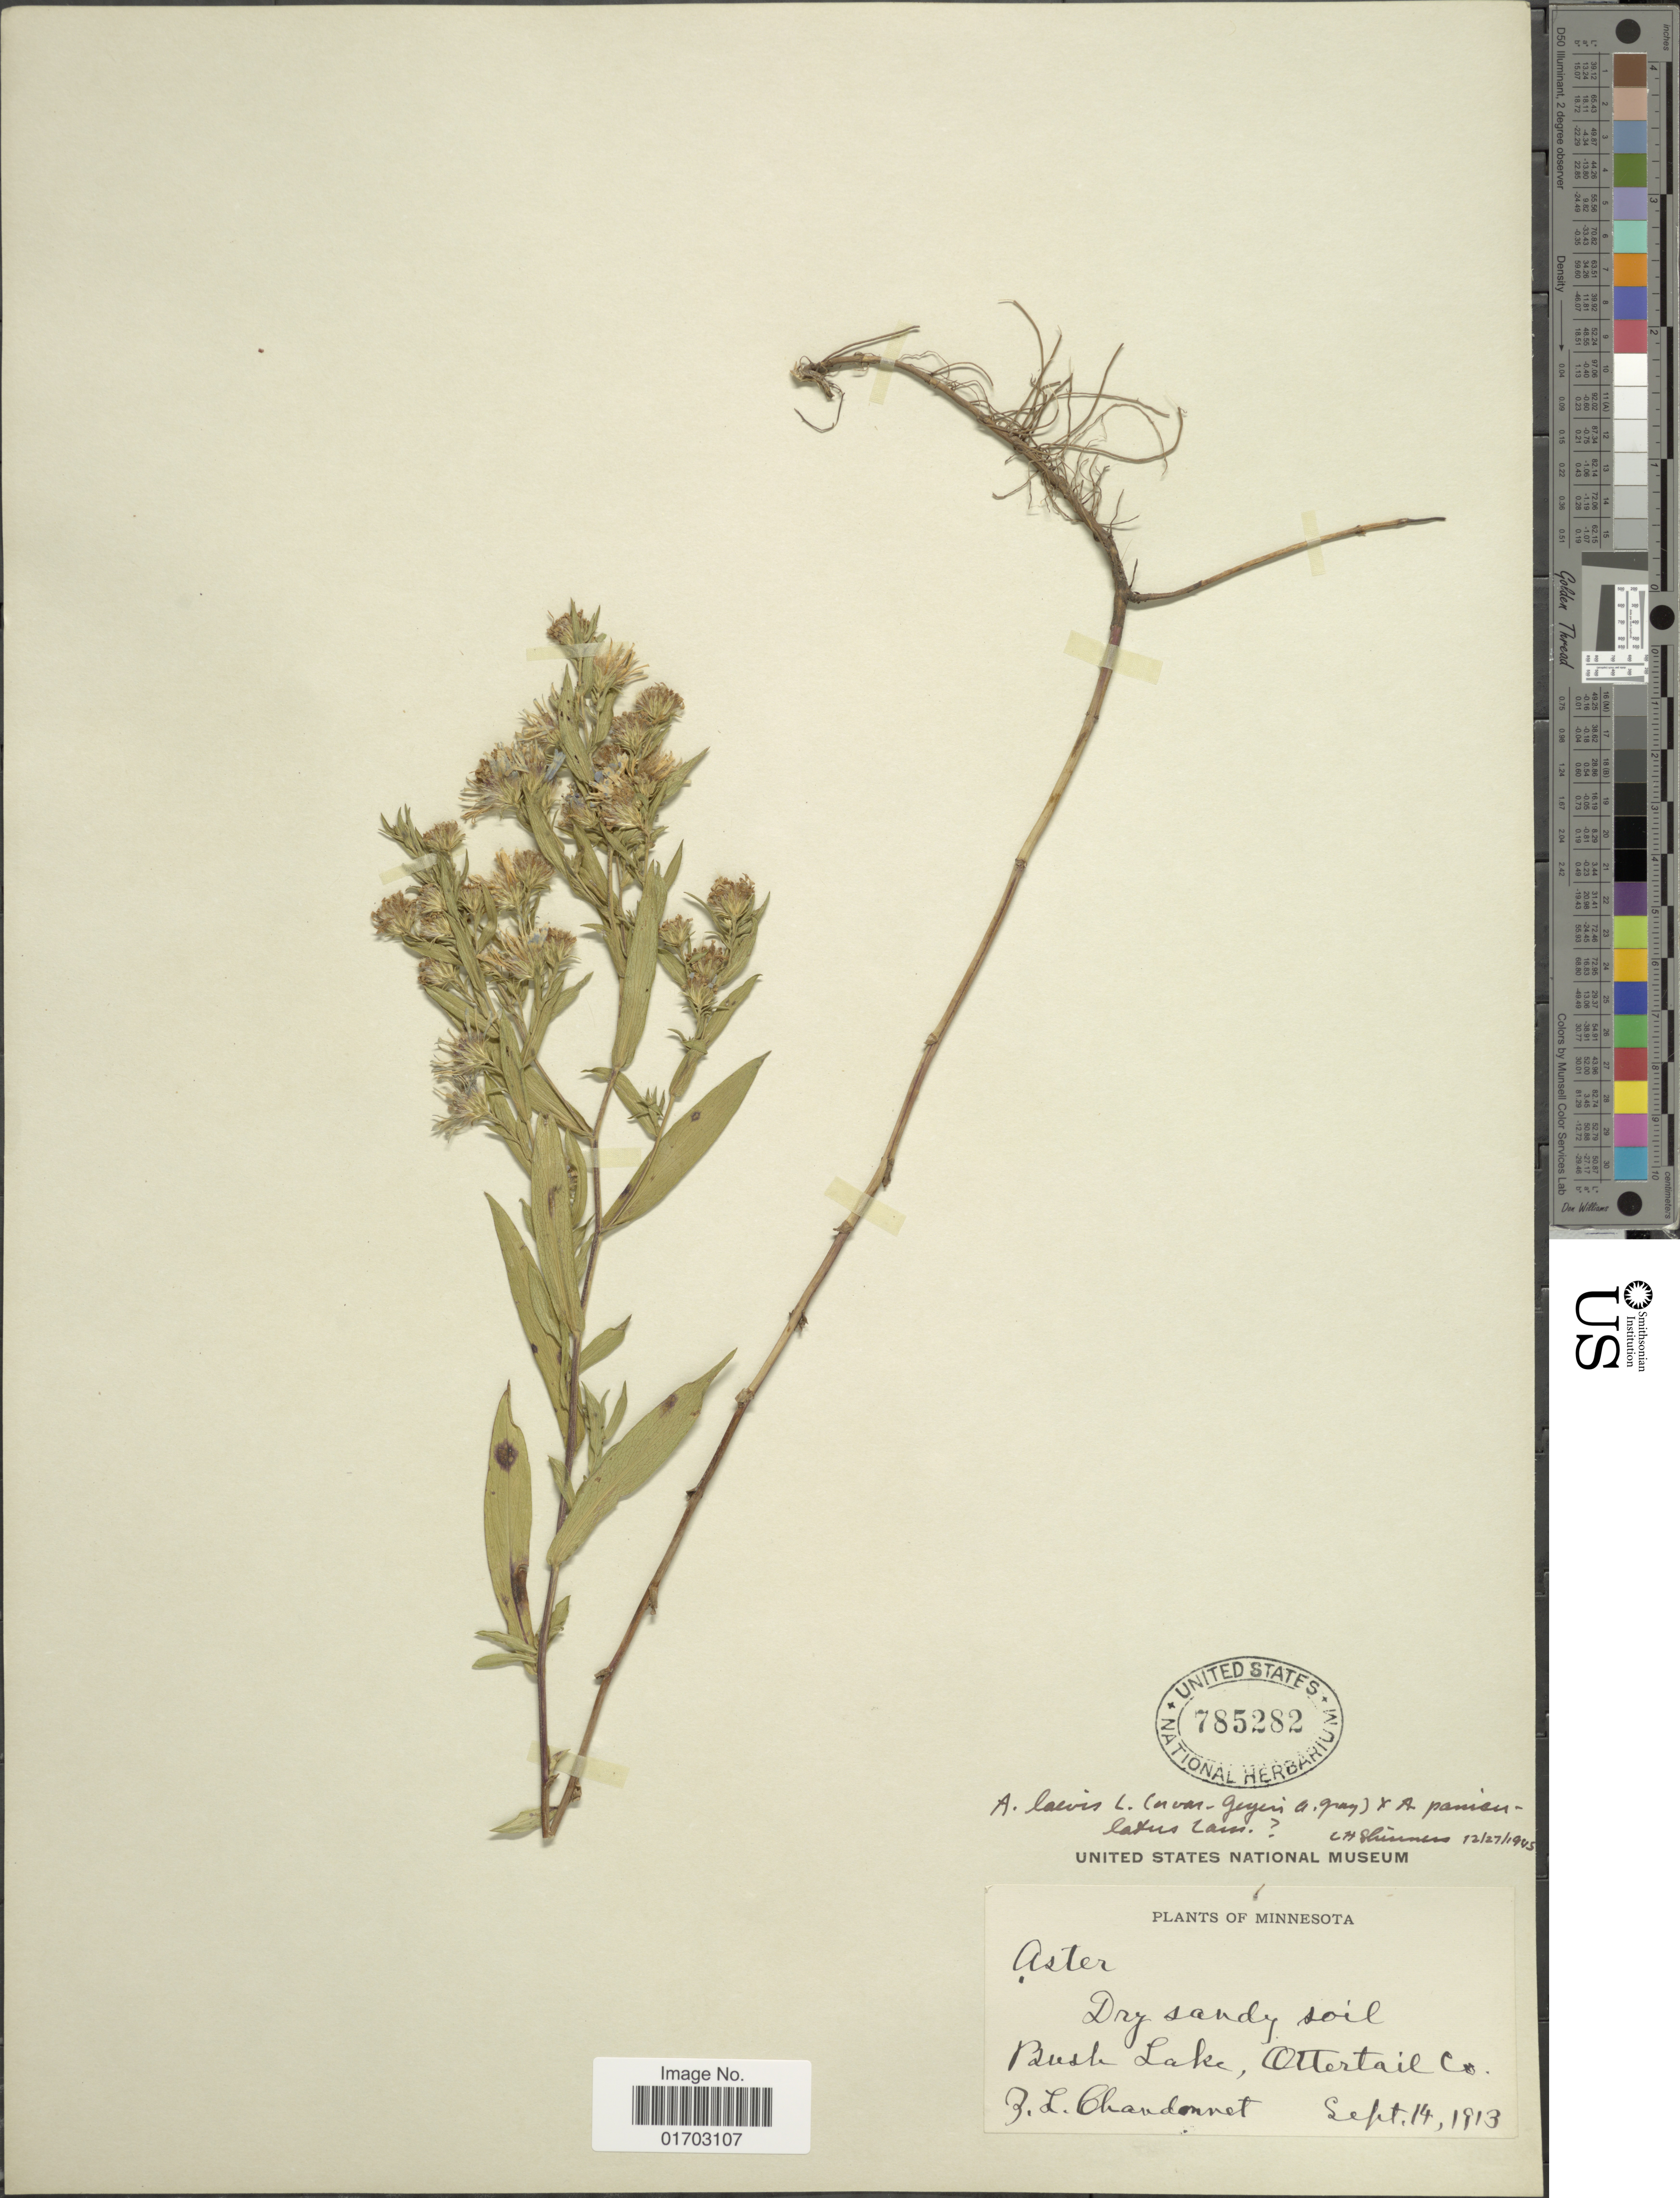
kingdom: Plantae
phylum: Tracheophyta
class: Magnoliopsida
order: Asterales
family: Asteraceae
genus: Symphyotrichum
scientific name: Symphyotrichum simplex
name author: (Willd.) Á. Löve & D. Löve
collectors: Z. Chandonnet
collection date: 1813-09-14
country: United States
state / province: Minnesota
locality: Bush Lake, Otter tail Co.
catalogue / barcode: US 785282